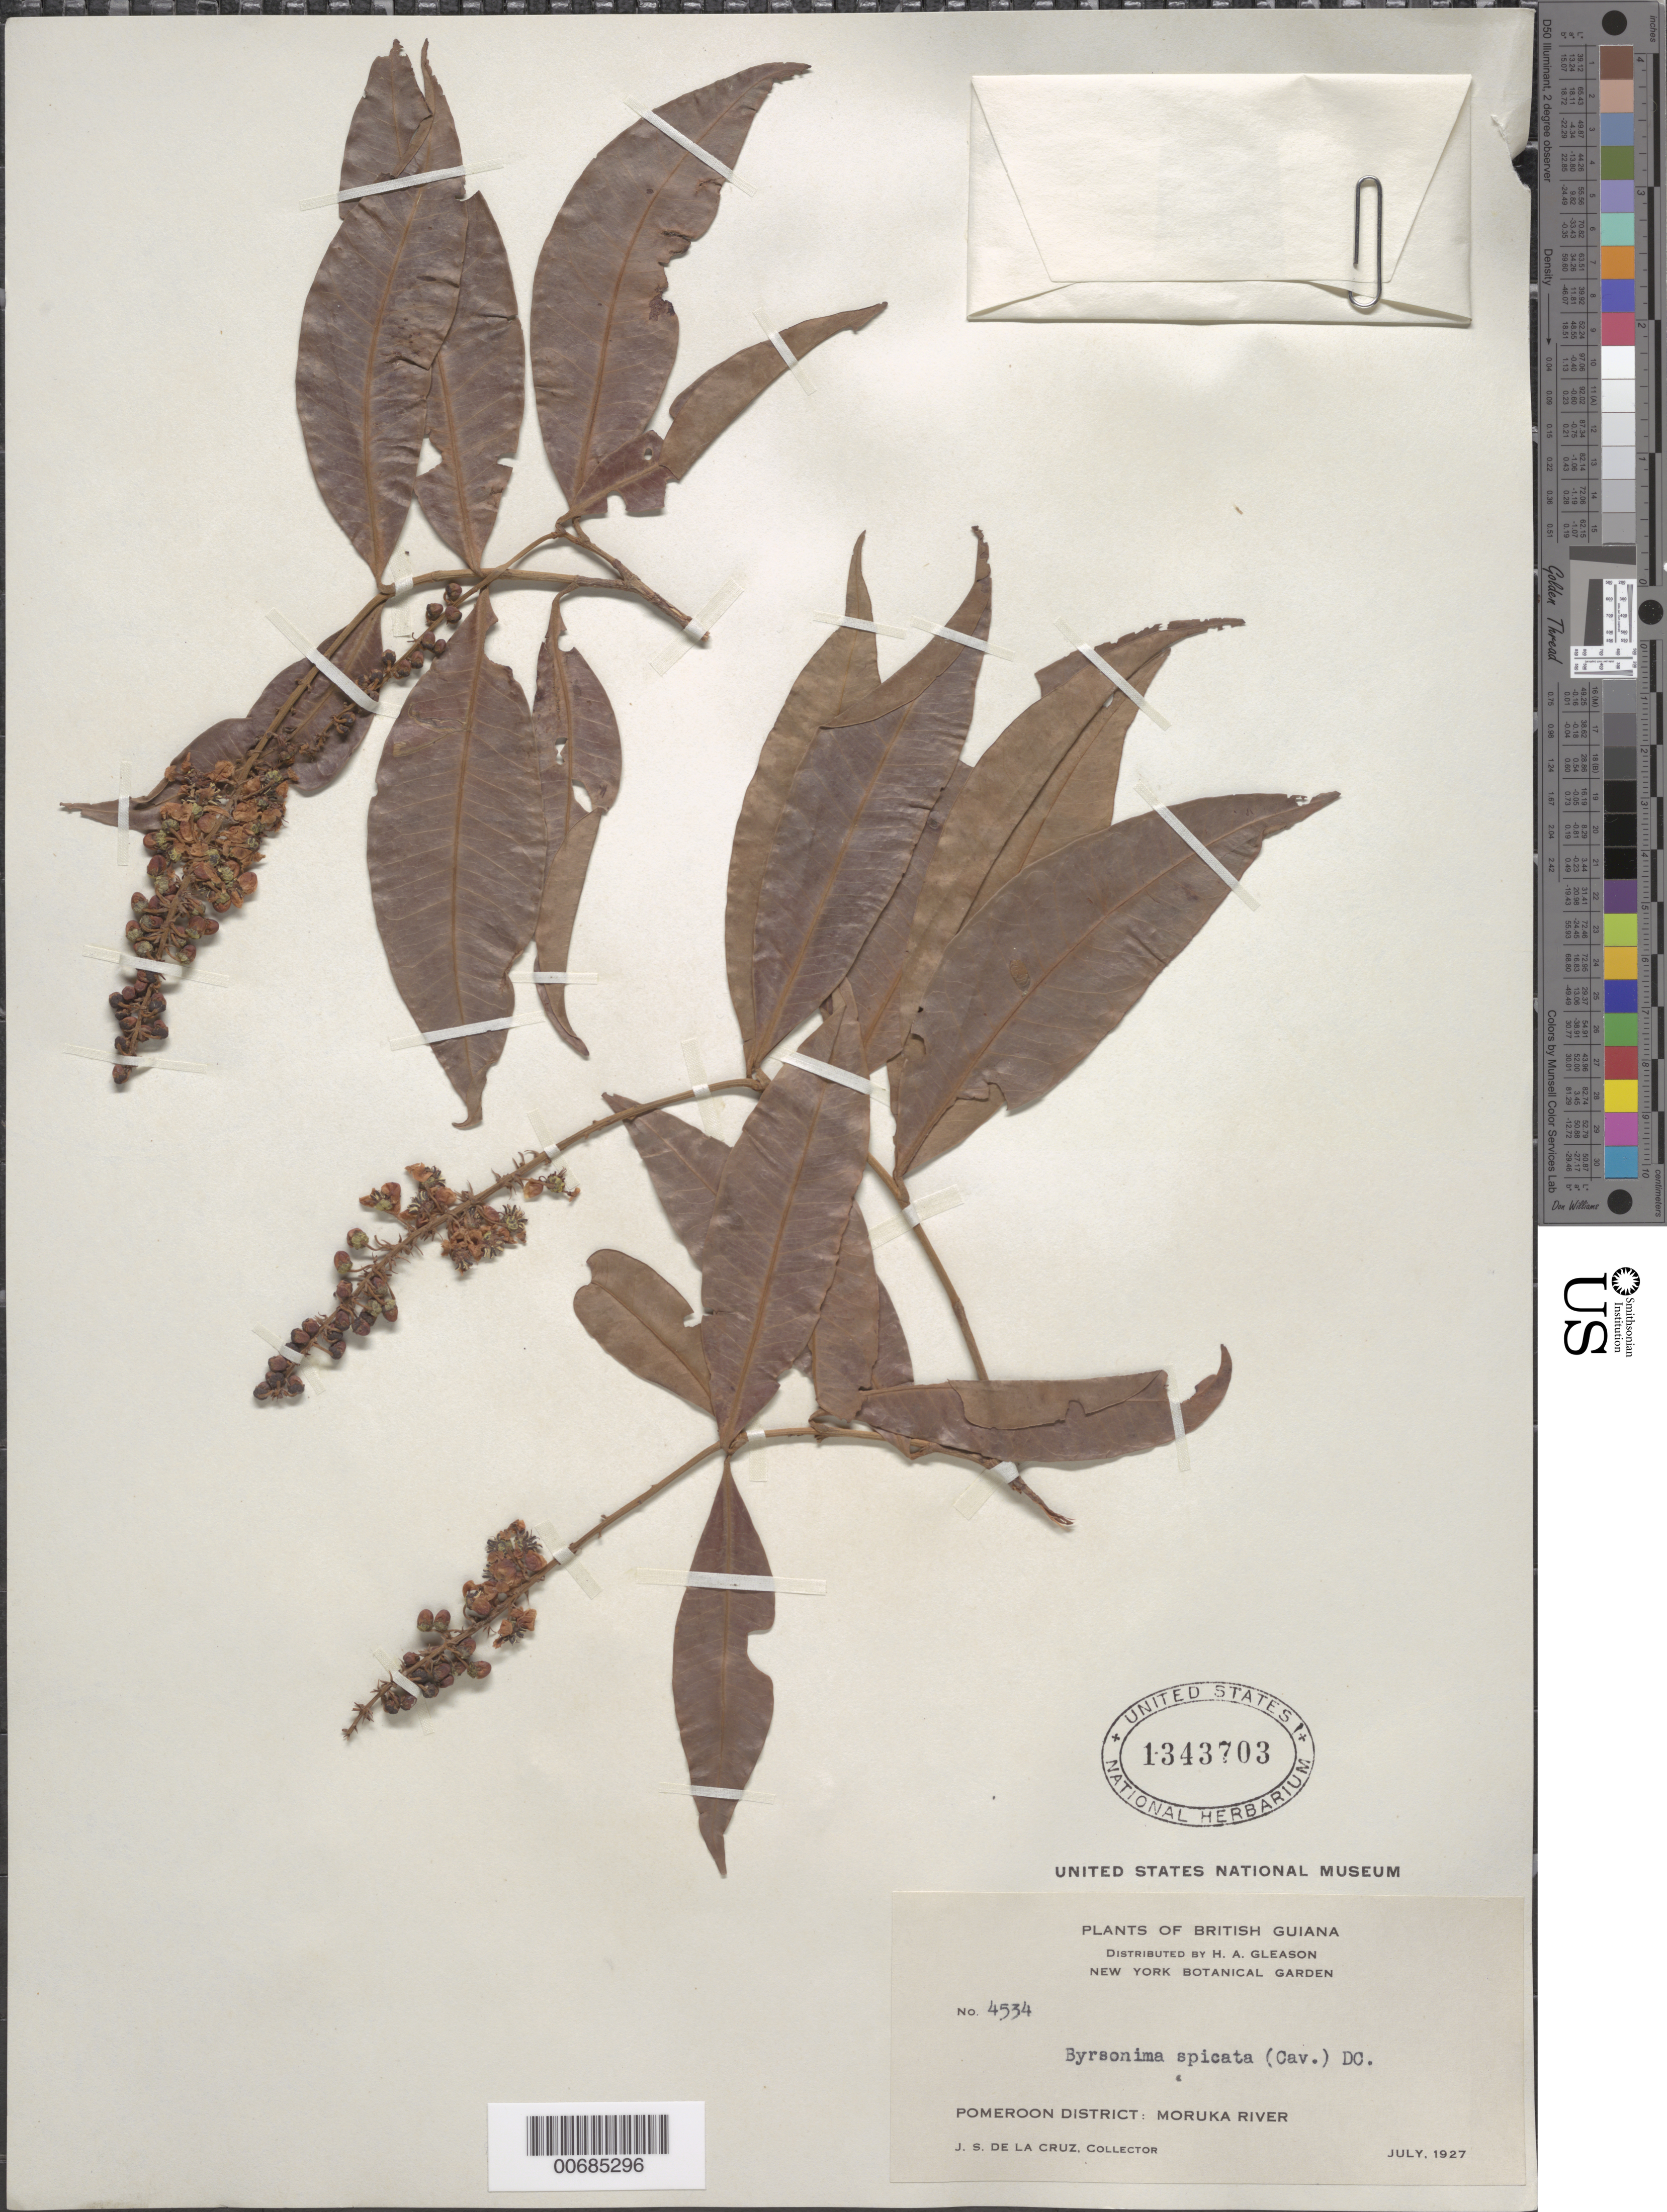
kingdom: Plantae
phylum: Tracheophyta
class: Magnoliopsida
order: Malpighiales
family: Malpighiaceae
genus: Byrsonima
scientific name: Byrsonima spicata (Cav.) DC.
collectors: J. S. de la Cruz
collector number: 4534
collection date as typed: Jul-27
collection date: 1927-07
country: Guyana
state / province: Barima-Waini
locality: Moruka R., Pomeroon Dist.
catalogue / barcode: US 1343703